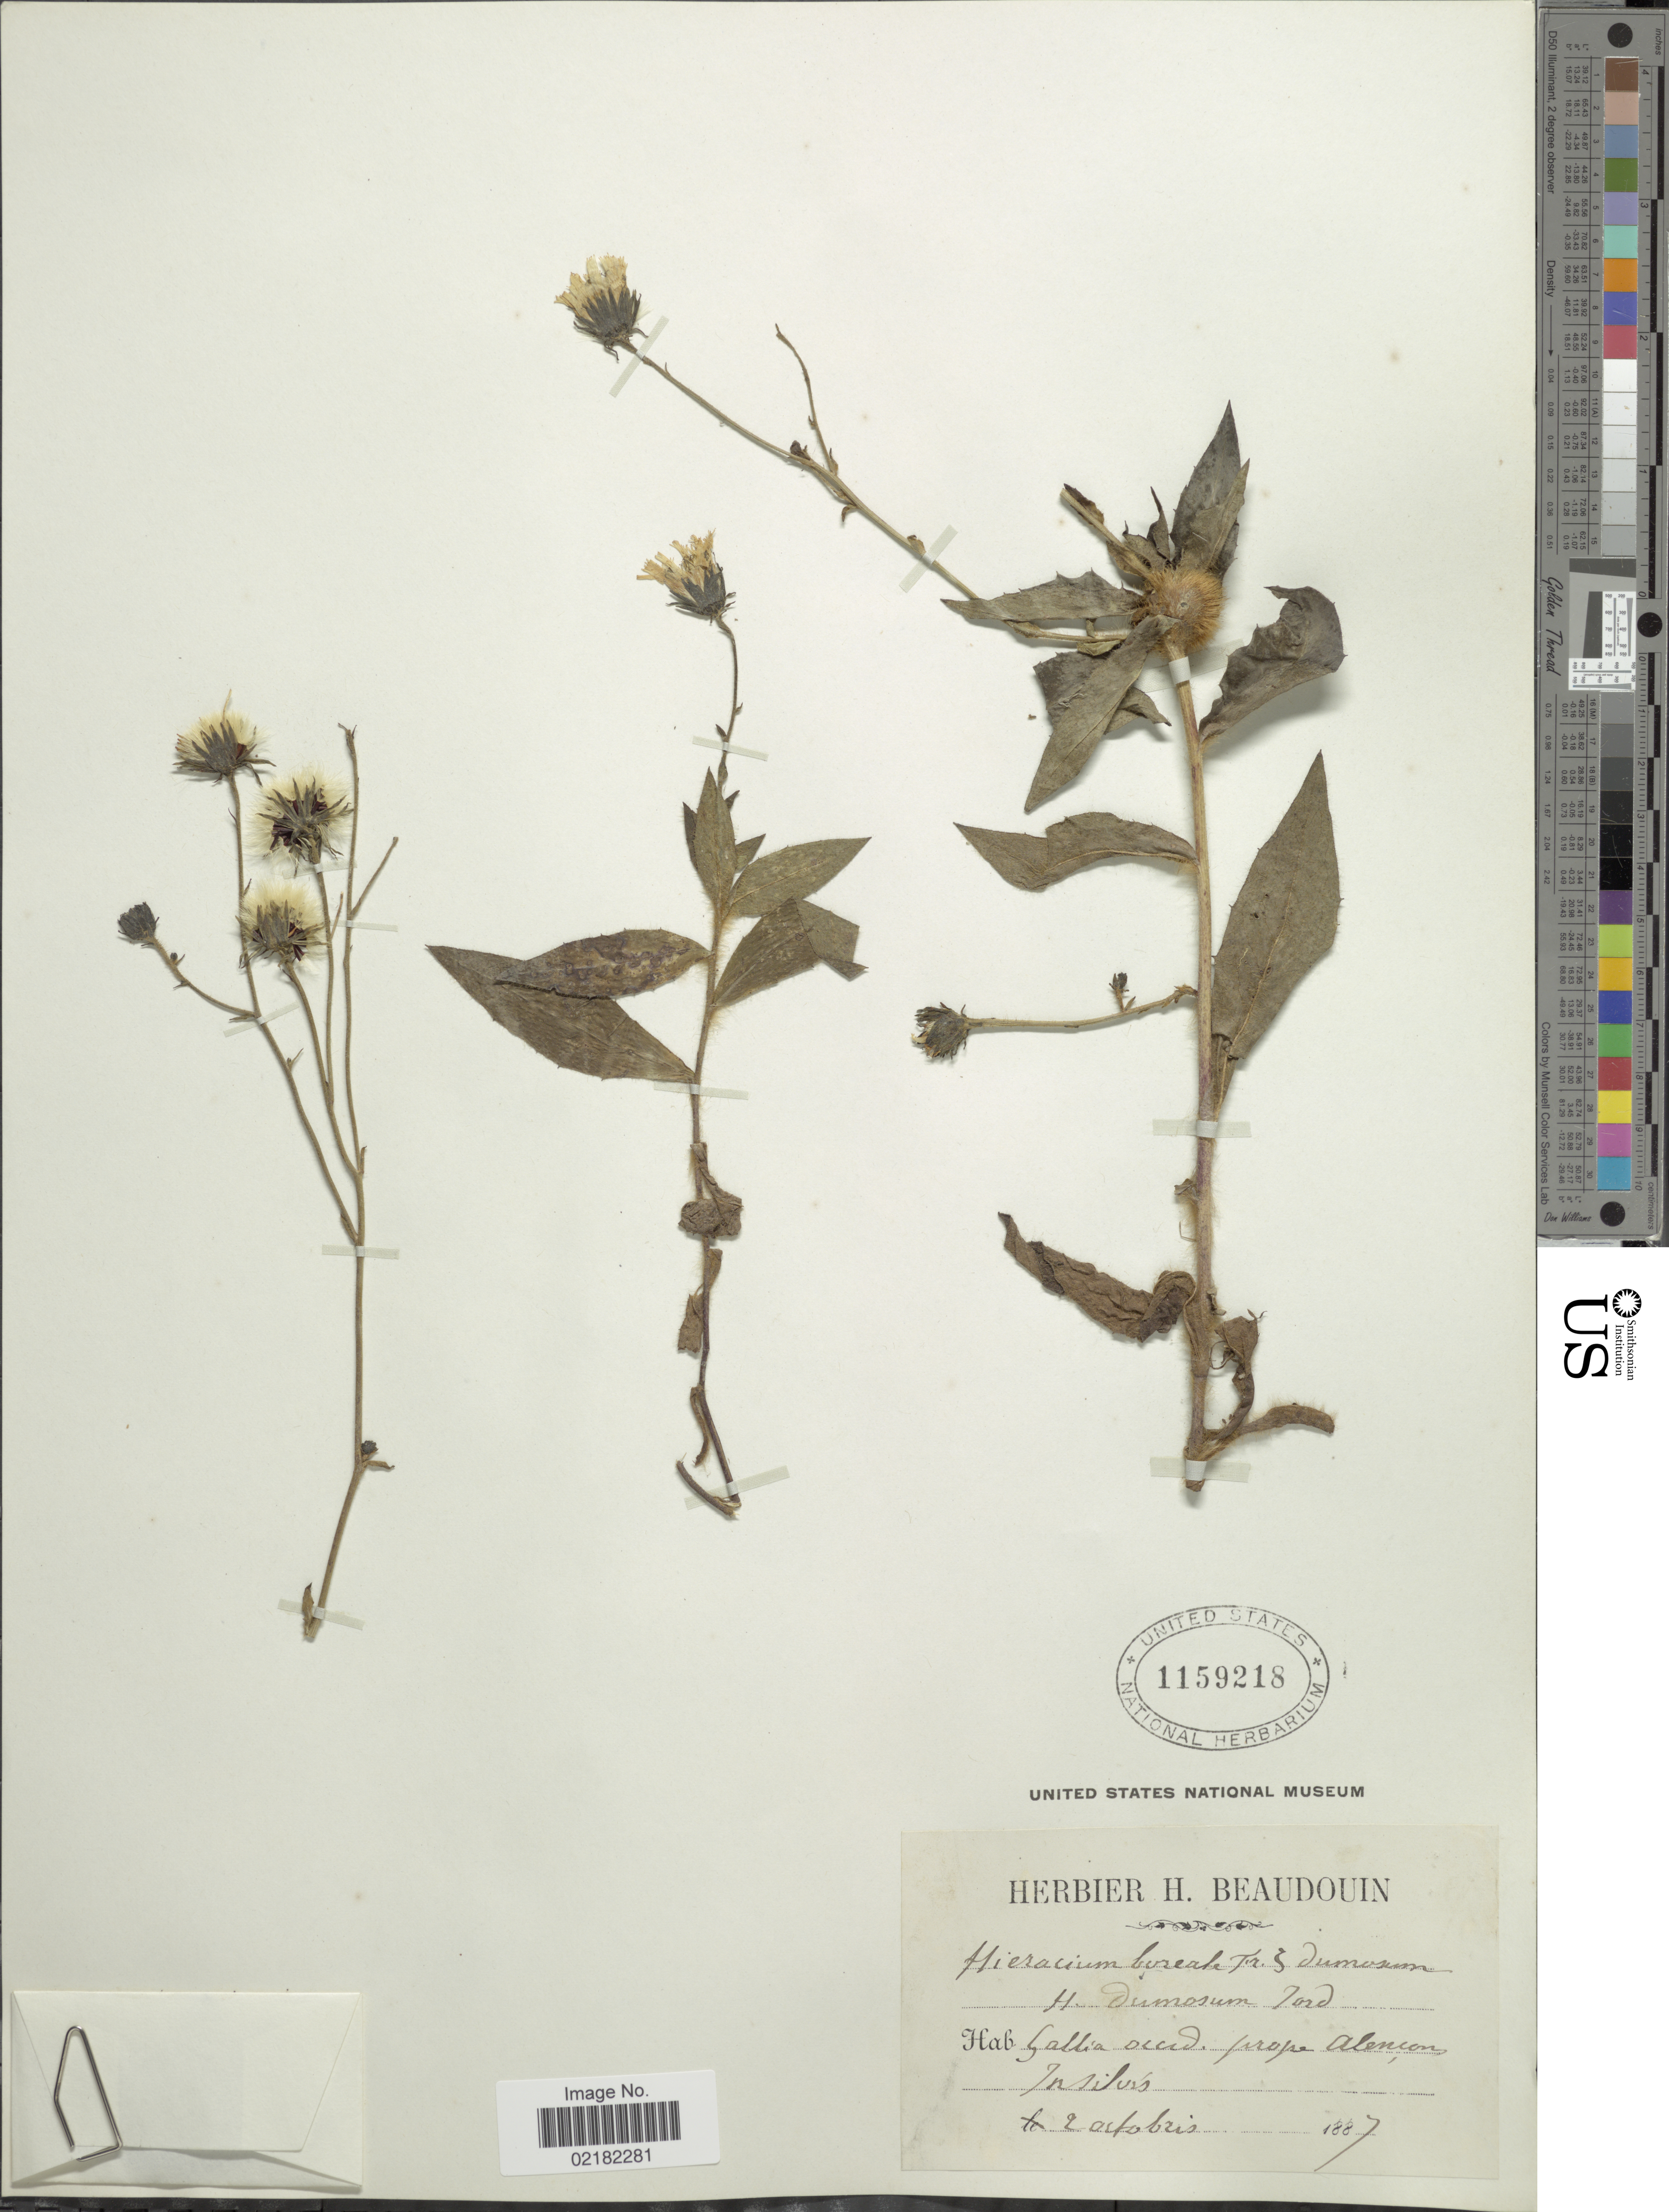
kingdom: Plantae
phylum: Tracheophyta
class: Magnoliopsida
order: Asterales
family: Asteraceae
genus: Hieracium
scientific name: Hieracium boreale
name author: Fr.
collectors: ex herb. H. Beaudouin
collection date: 1887-10-02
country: France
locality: Gallia occid. prope Alencon, in silvis.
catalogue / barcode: US 1159218